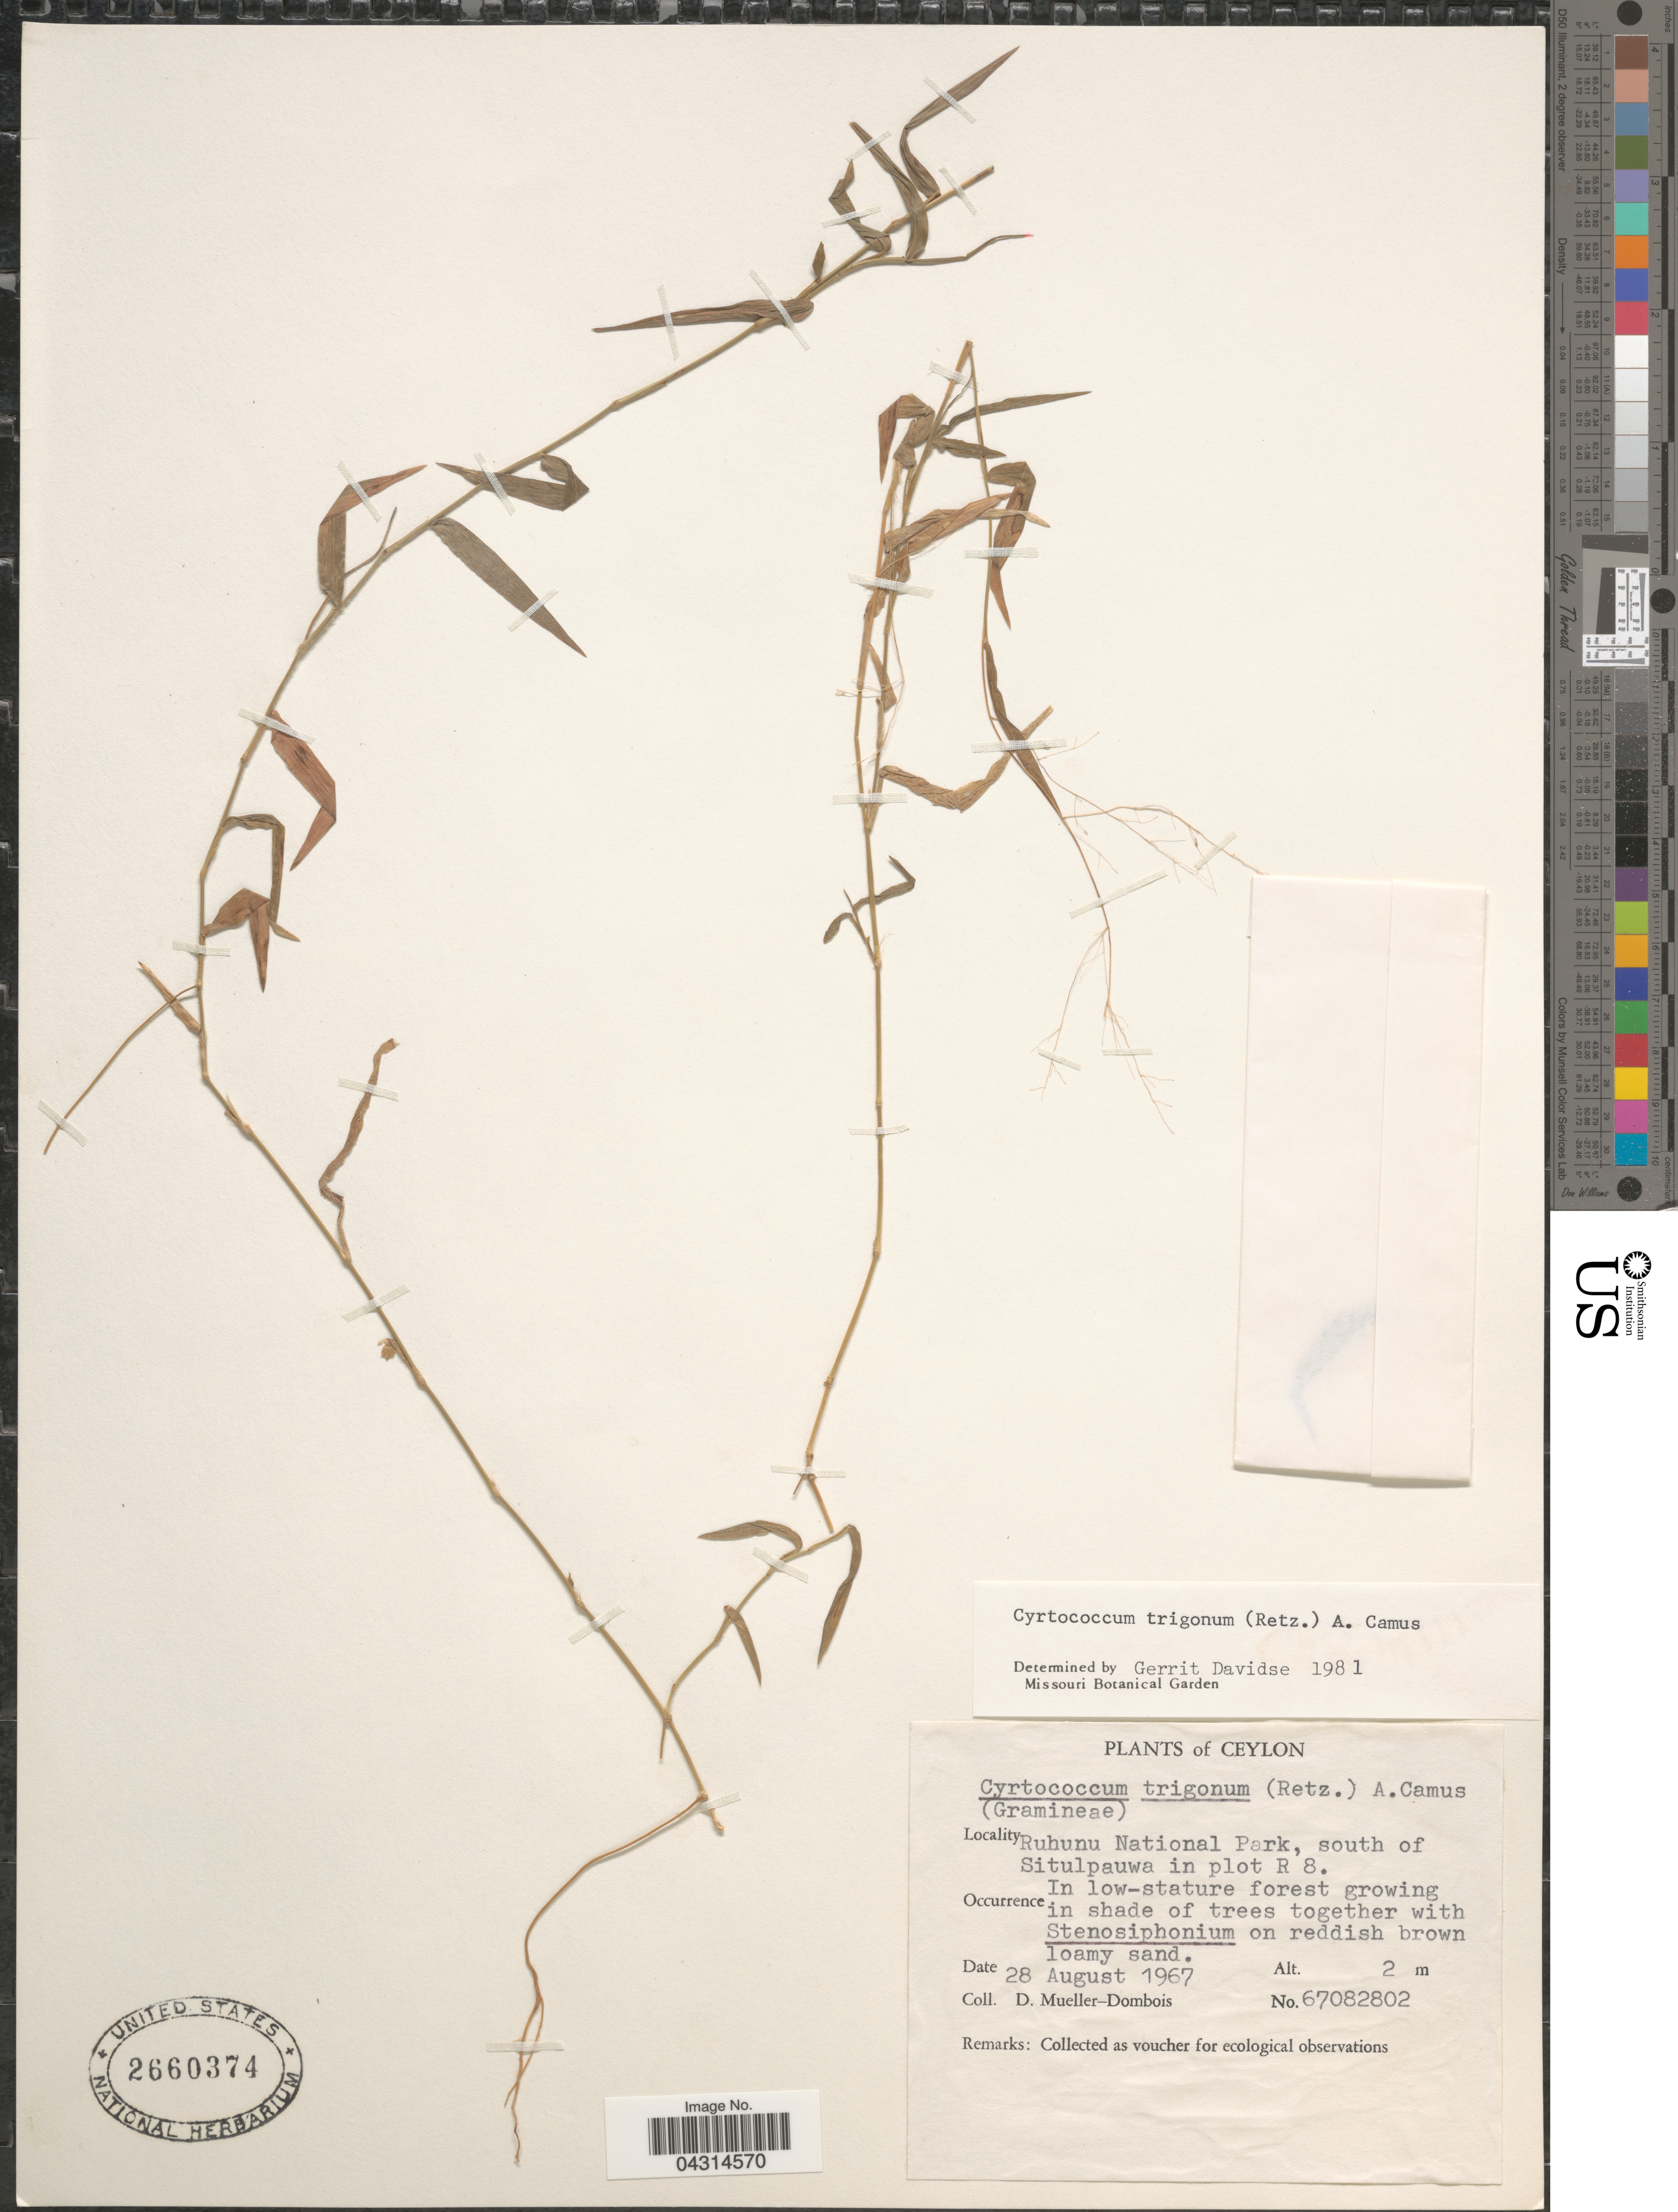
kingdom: Plantae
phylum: Tracheophyta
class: Liliopsida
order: Poales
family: Poaceae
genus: Cyrtococcum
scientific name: Cyrtococcum trigonum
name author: (Retz.) A. Camus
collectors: D. Mueller-Dombois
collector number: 67082802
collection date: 1967-08-28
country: Sri Lanka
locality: Ceylon. Ruhunu National Park, south of Situlpauwa in plot R 8.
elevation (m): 2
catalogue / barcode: US 2660374